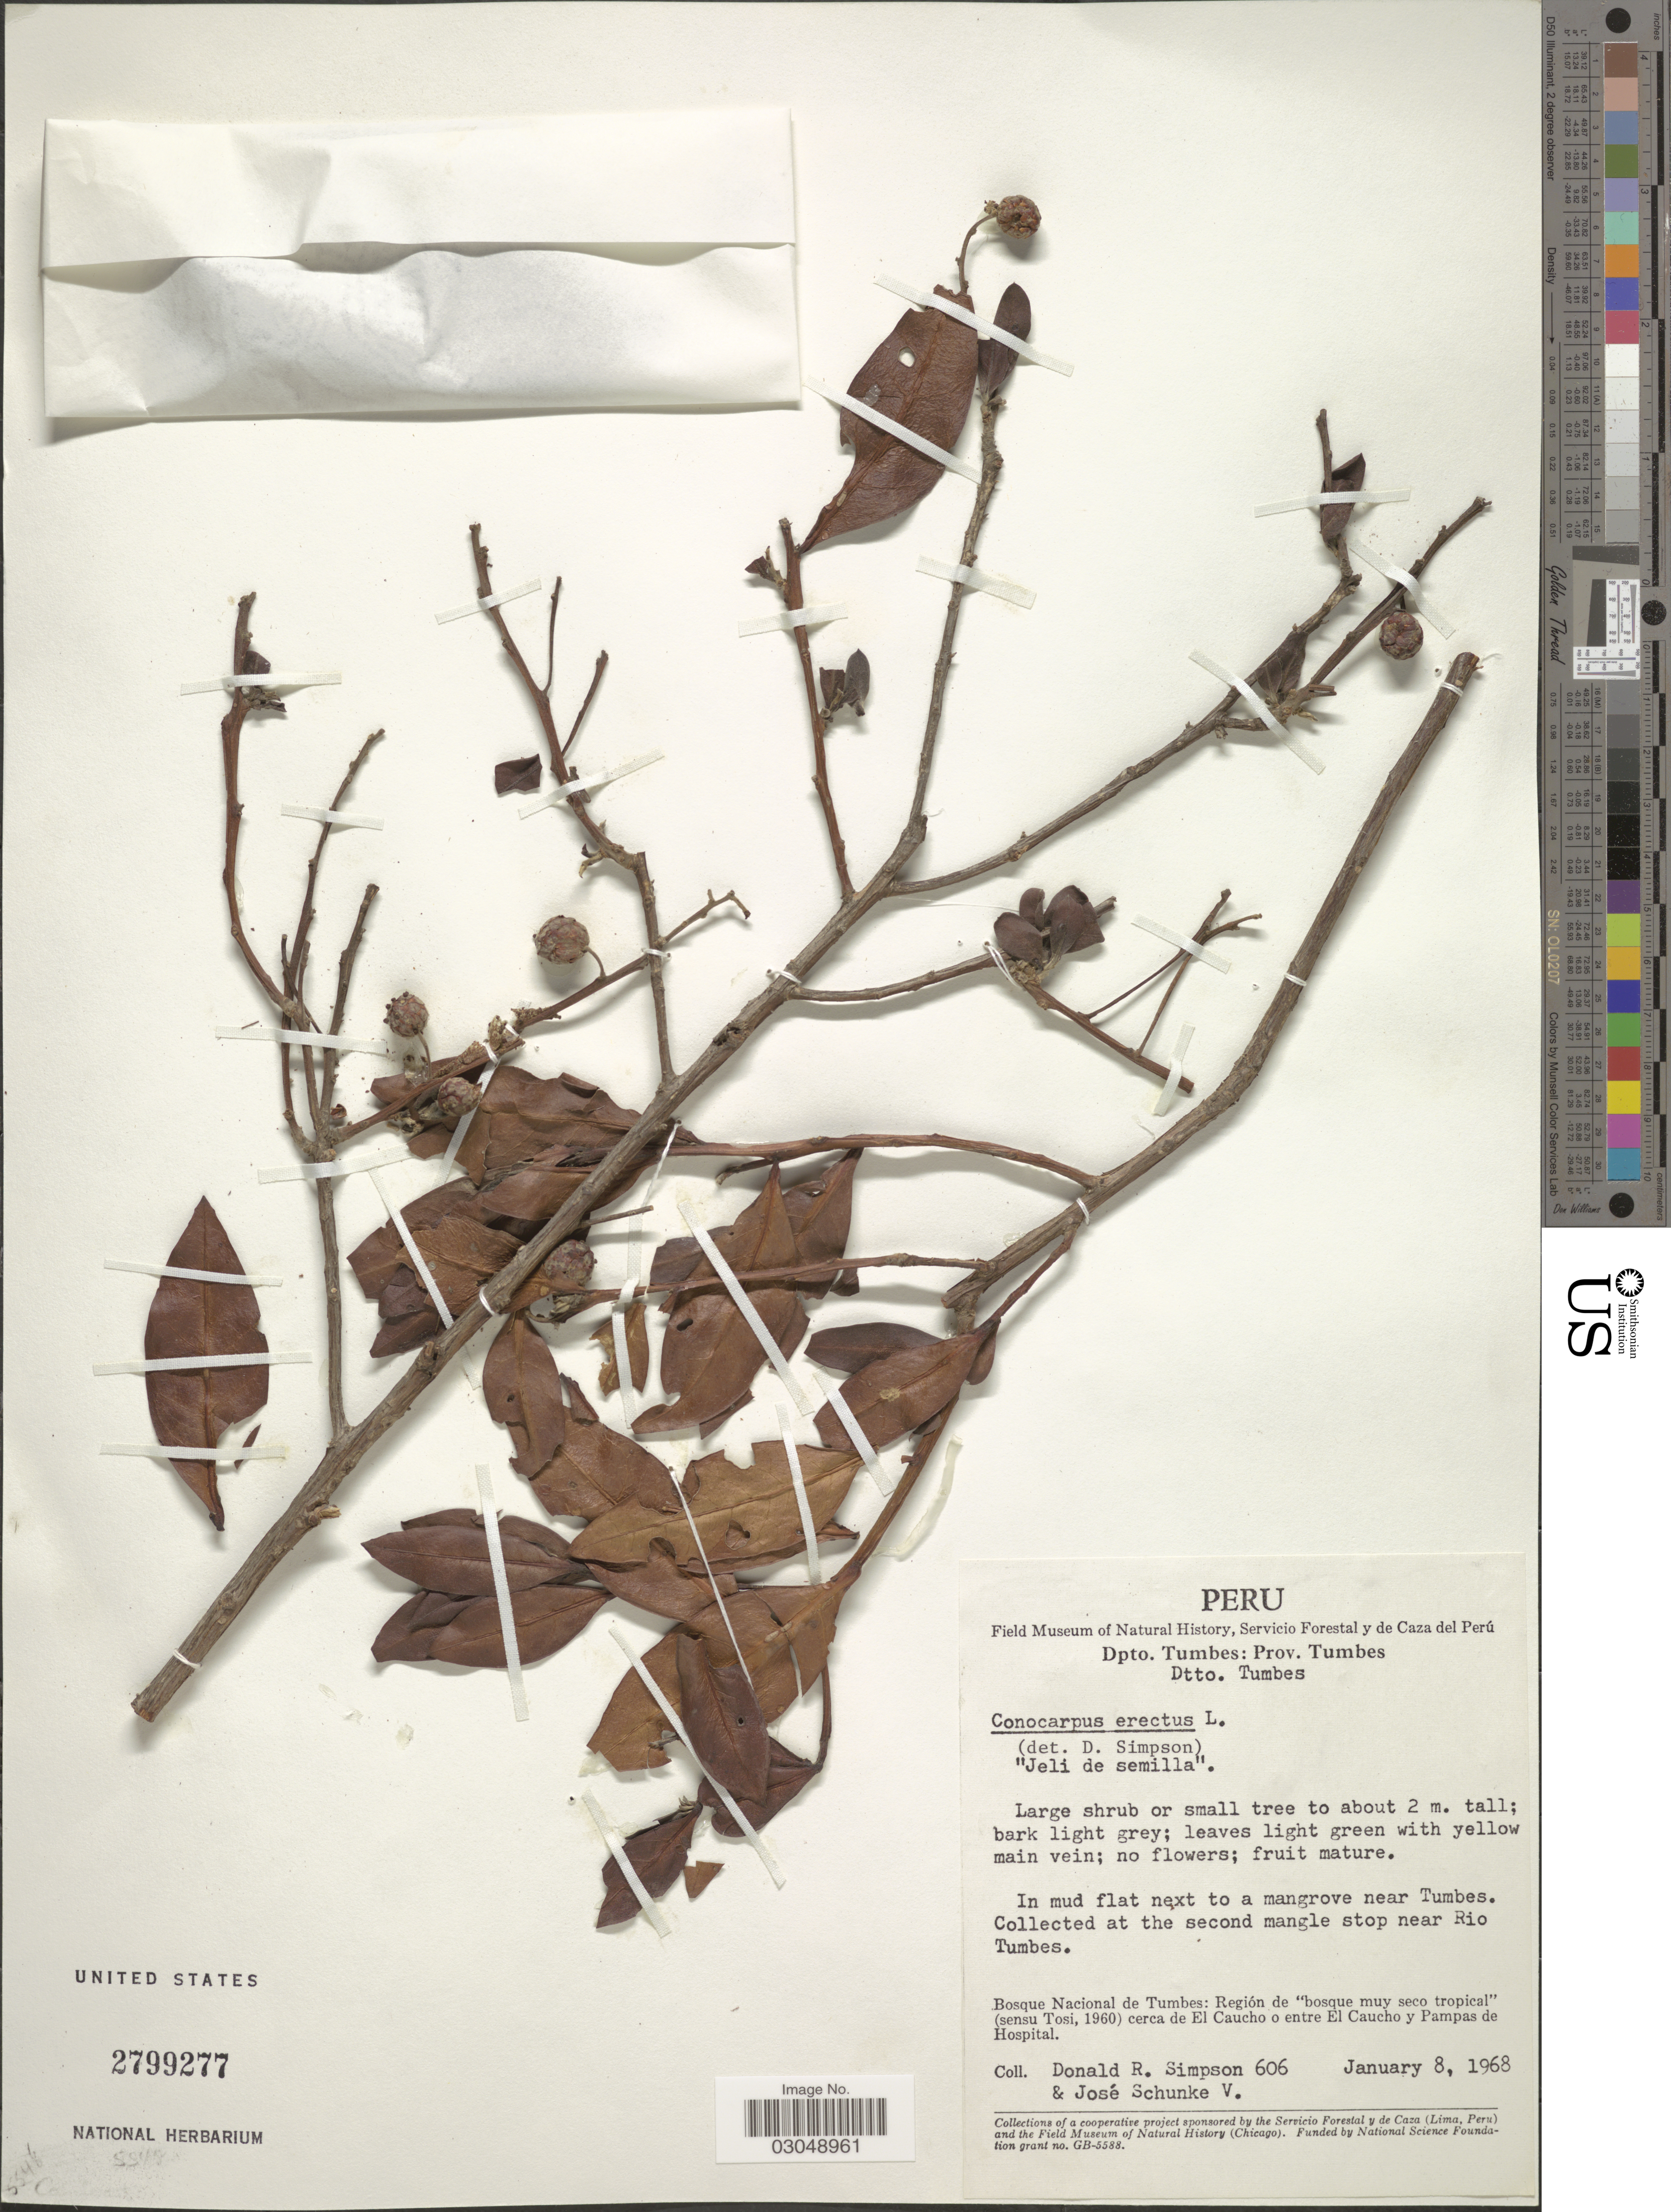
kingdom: Plantae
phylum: Tracheophyta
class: Magnoliopsida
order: Myrtales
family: Combretaceae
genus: Conocarpus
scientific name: Conocarpus erectus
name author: L.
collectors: D. R. Simpson & J. Schunke Vigo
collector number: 606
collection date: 1968-01-08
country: Peru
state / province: Tumbes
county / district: Tumbes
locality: Dpto. Tumbes: Prov. Tumbes, Dtto. Tumbes. Collected at the second mangle stop near Rio Tumbes. Bosque Nacional de Tumbes: Región de "bosque seco tropical" (sensu Tosi, 1960) cerca de El Caucho o entre El Caucho y Pampas de Hospital.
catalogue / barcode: US 2799277